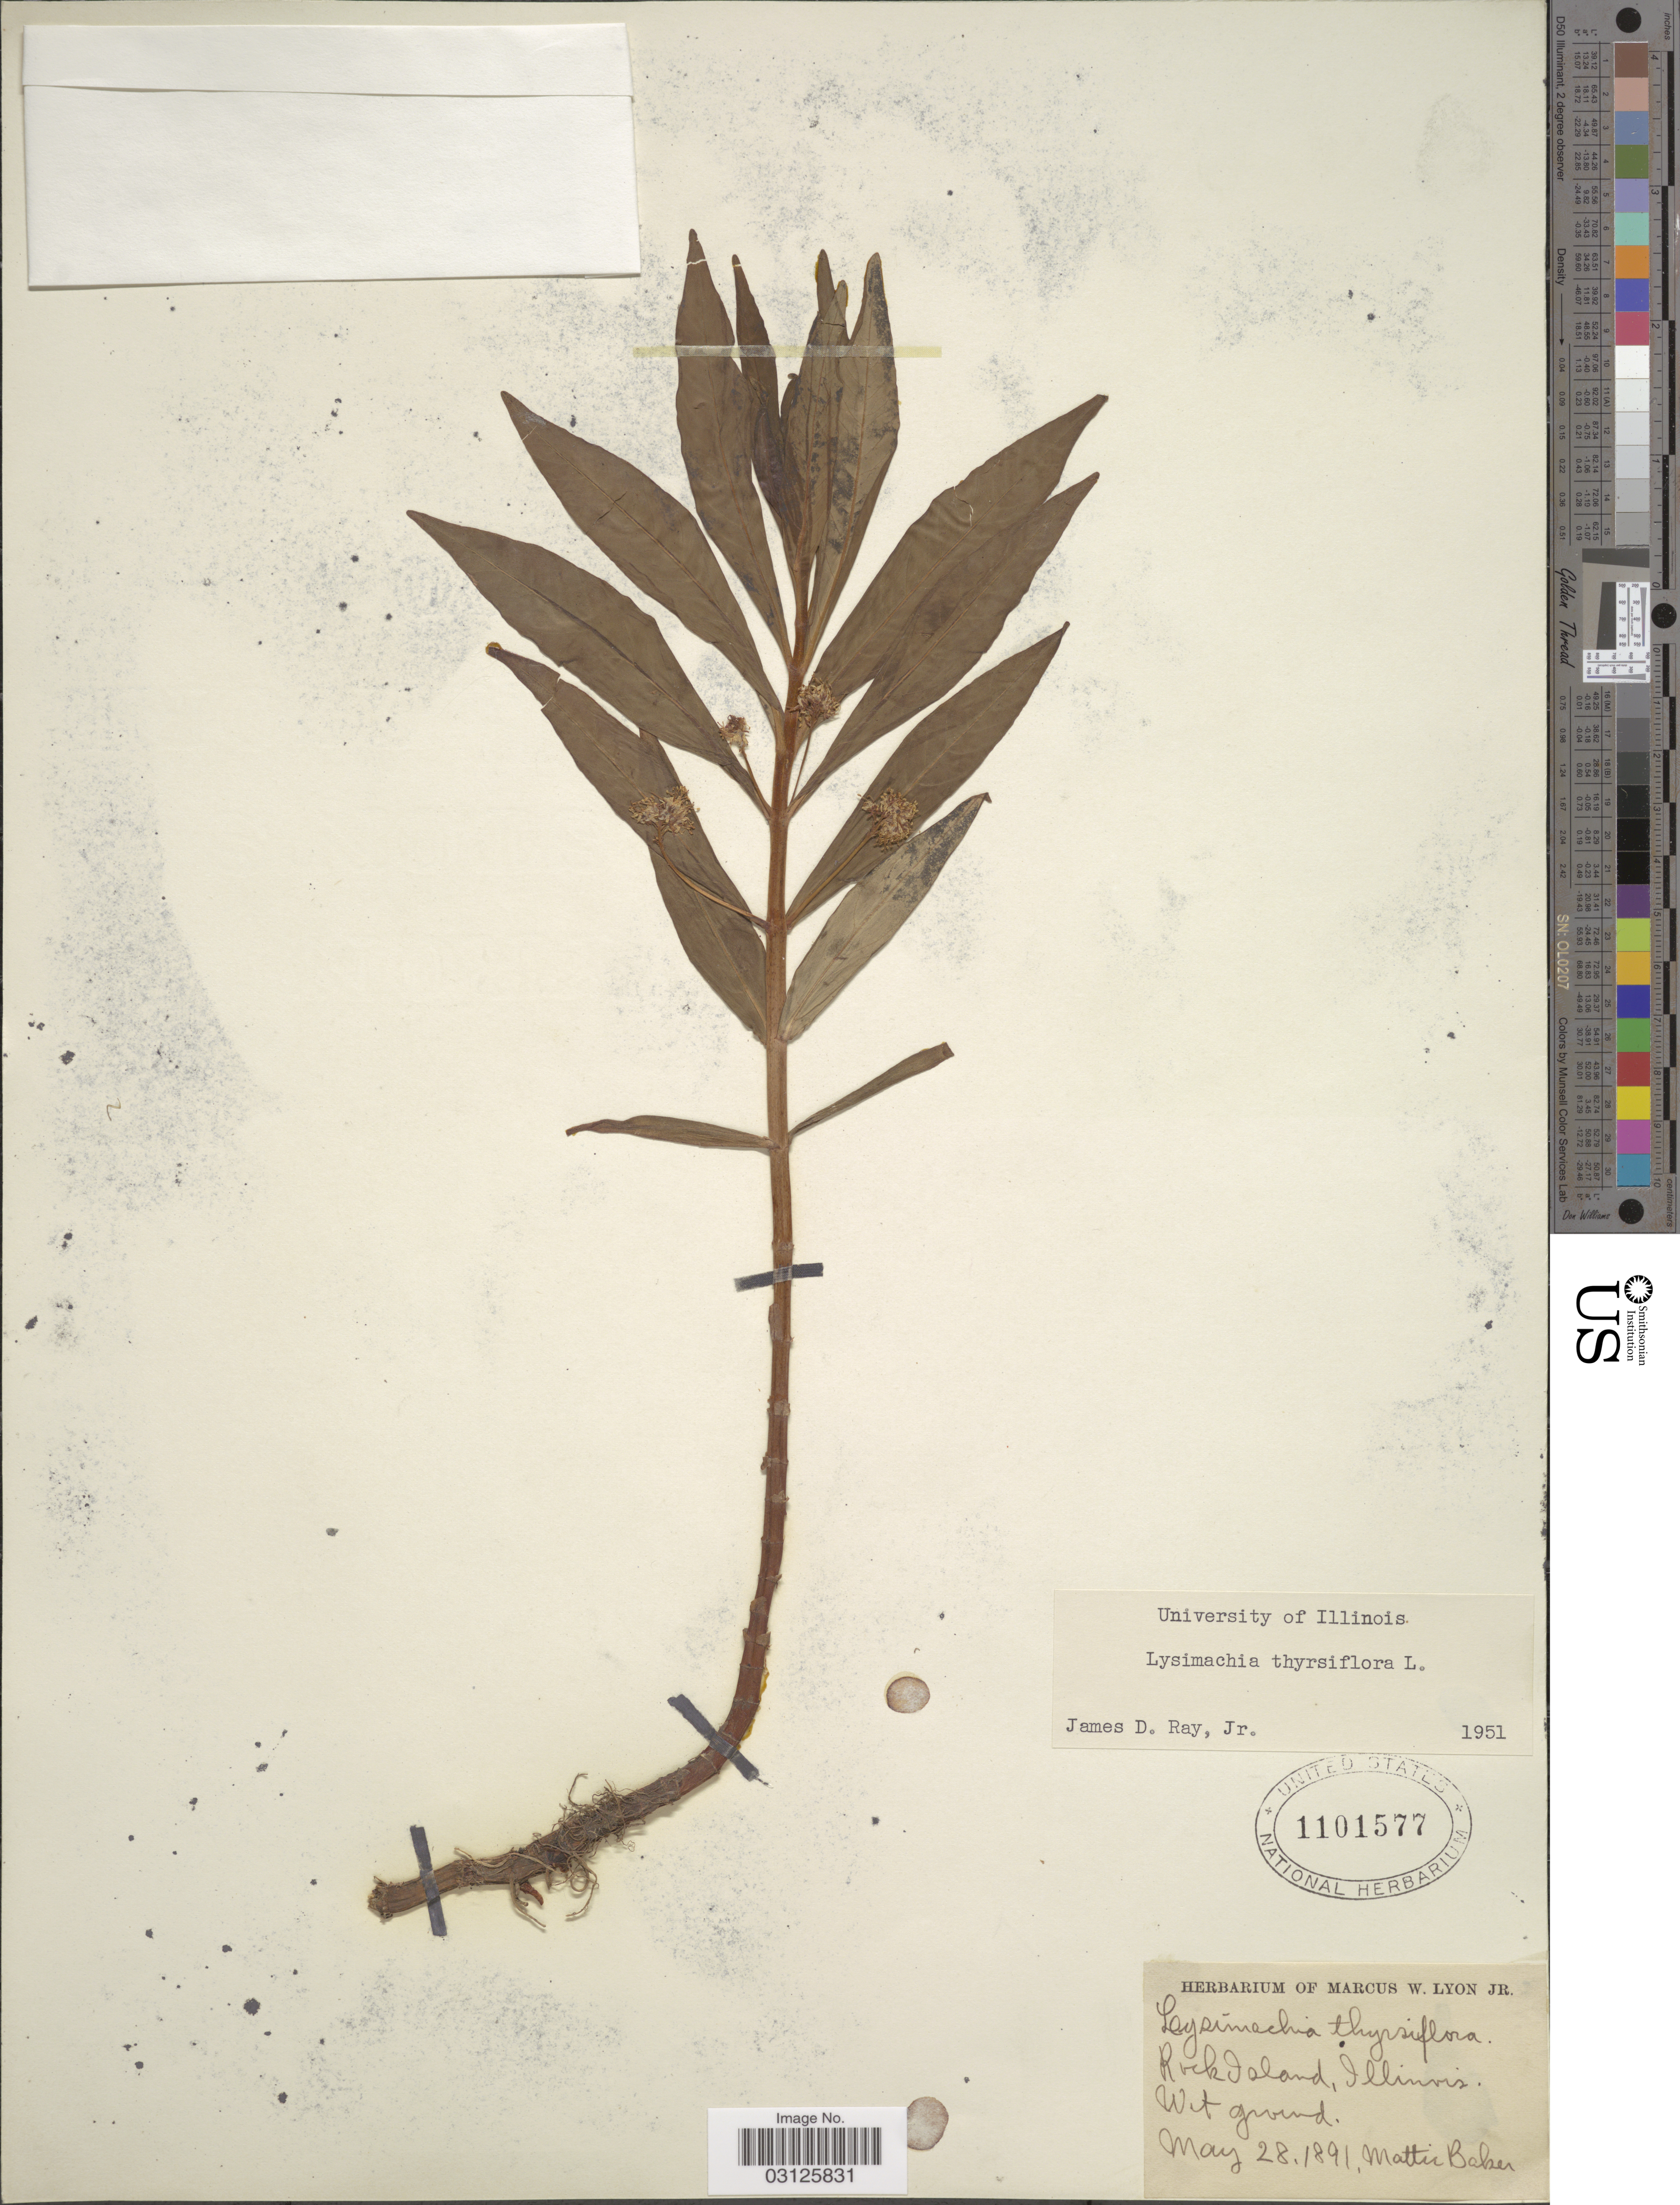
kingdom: Plantae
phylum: Tracheophyta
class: Magnoliopsida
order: Ericales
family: Primulaceae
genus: Lysimachia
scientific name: Lysimachia thyrsiflora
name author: L.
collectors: M. Baker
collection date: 1891-05-28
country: United States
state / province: Illinois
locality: Rock Island.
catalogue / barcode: US 1101577